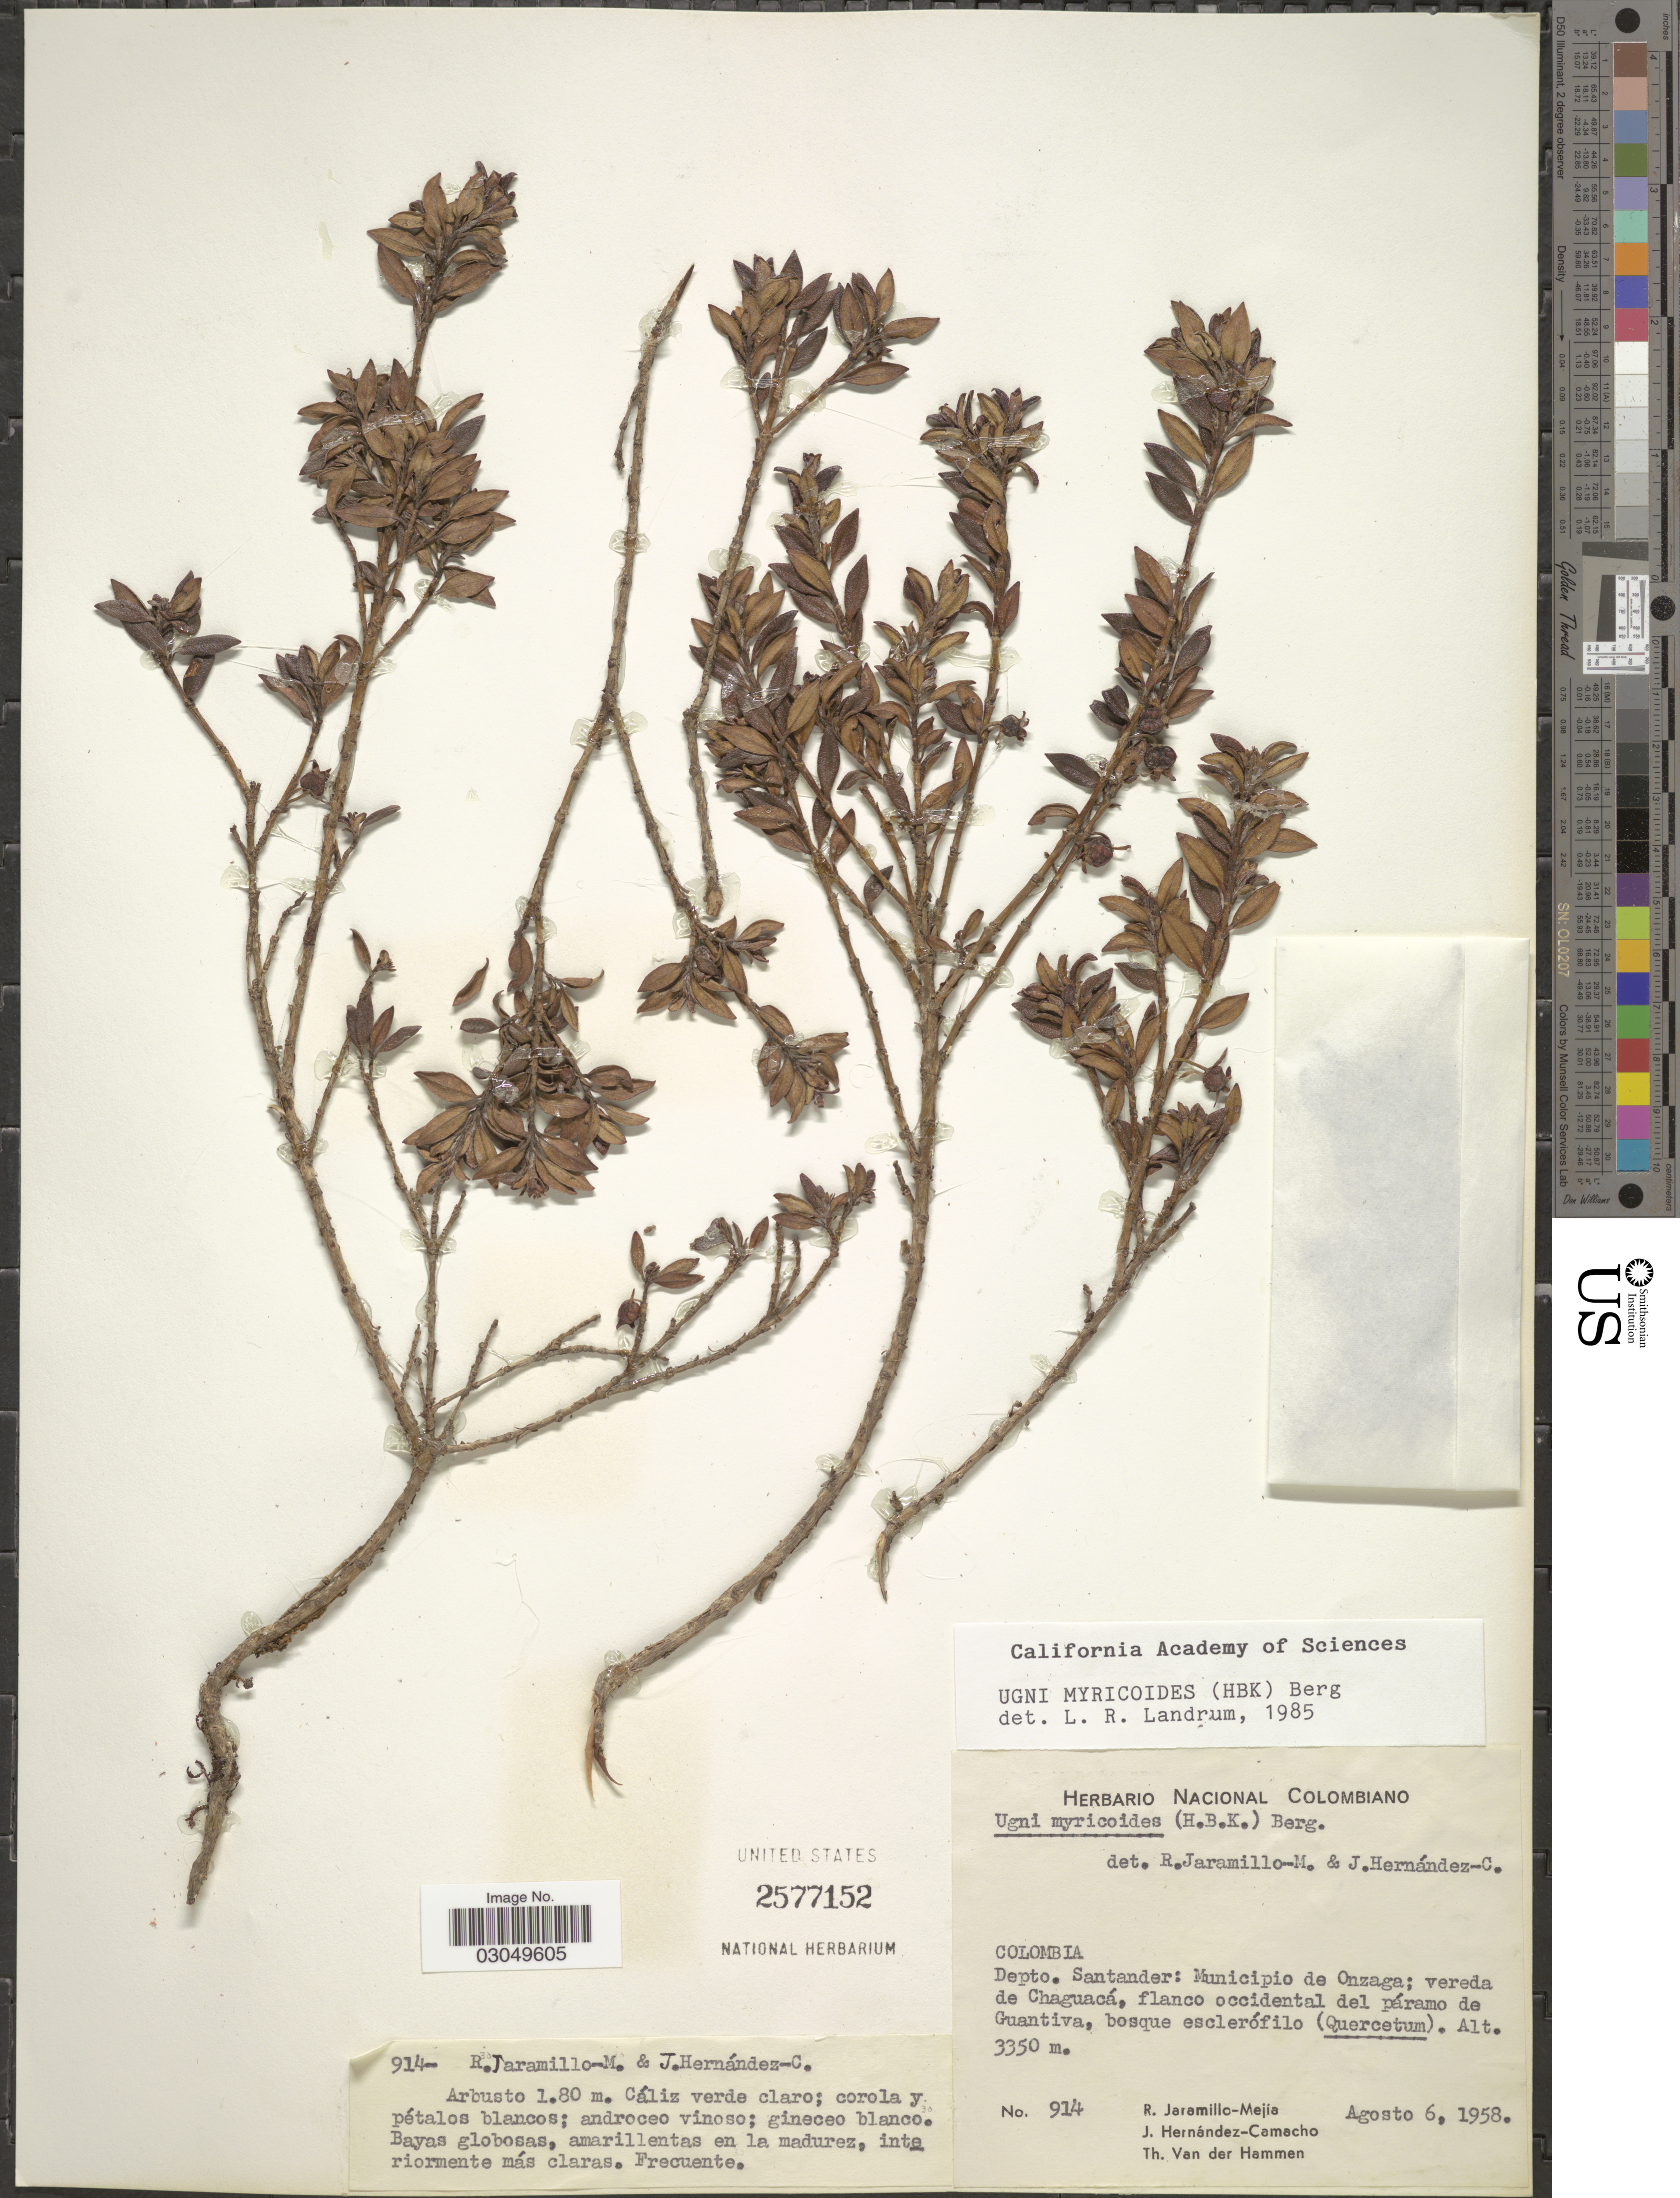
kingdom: Plantae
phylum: Tracheophyta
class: Magnoliopsida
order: Myrtales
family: Myrtaceae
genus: Ugni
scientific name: Ugni myricoides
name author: (Kunth) O. Berg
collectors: R. Jaramillo M., J. Hernández-Camacho & T. Van der Hammen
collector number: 914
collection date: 1958-08-06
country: Colombia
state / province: Santander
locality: Depto. Santander: Municipio de Onzaga; vereda de Chaguacá, flanco occidental del páramo de Guantiva.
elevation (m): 3350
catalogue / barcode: US 2577152